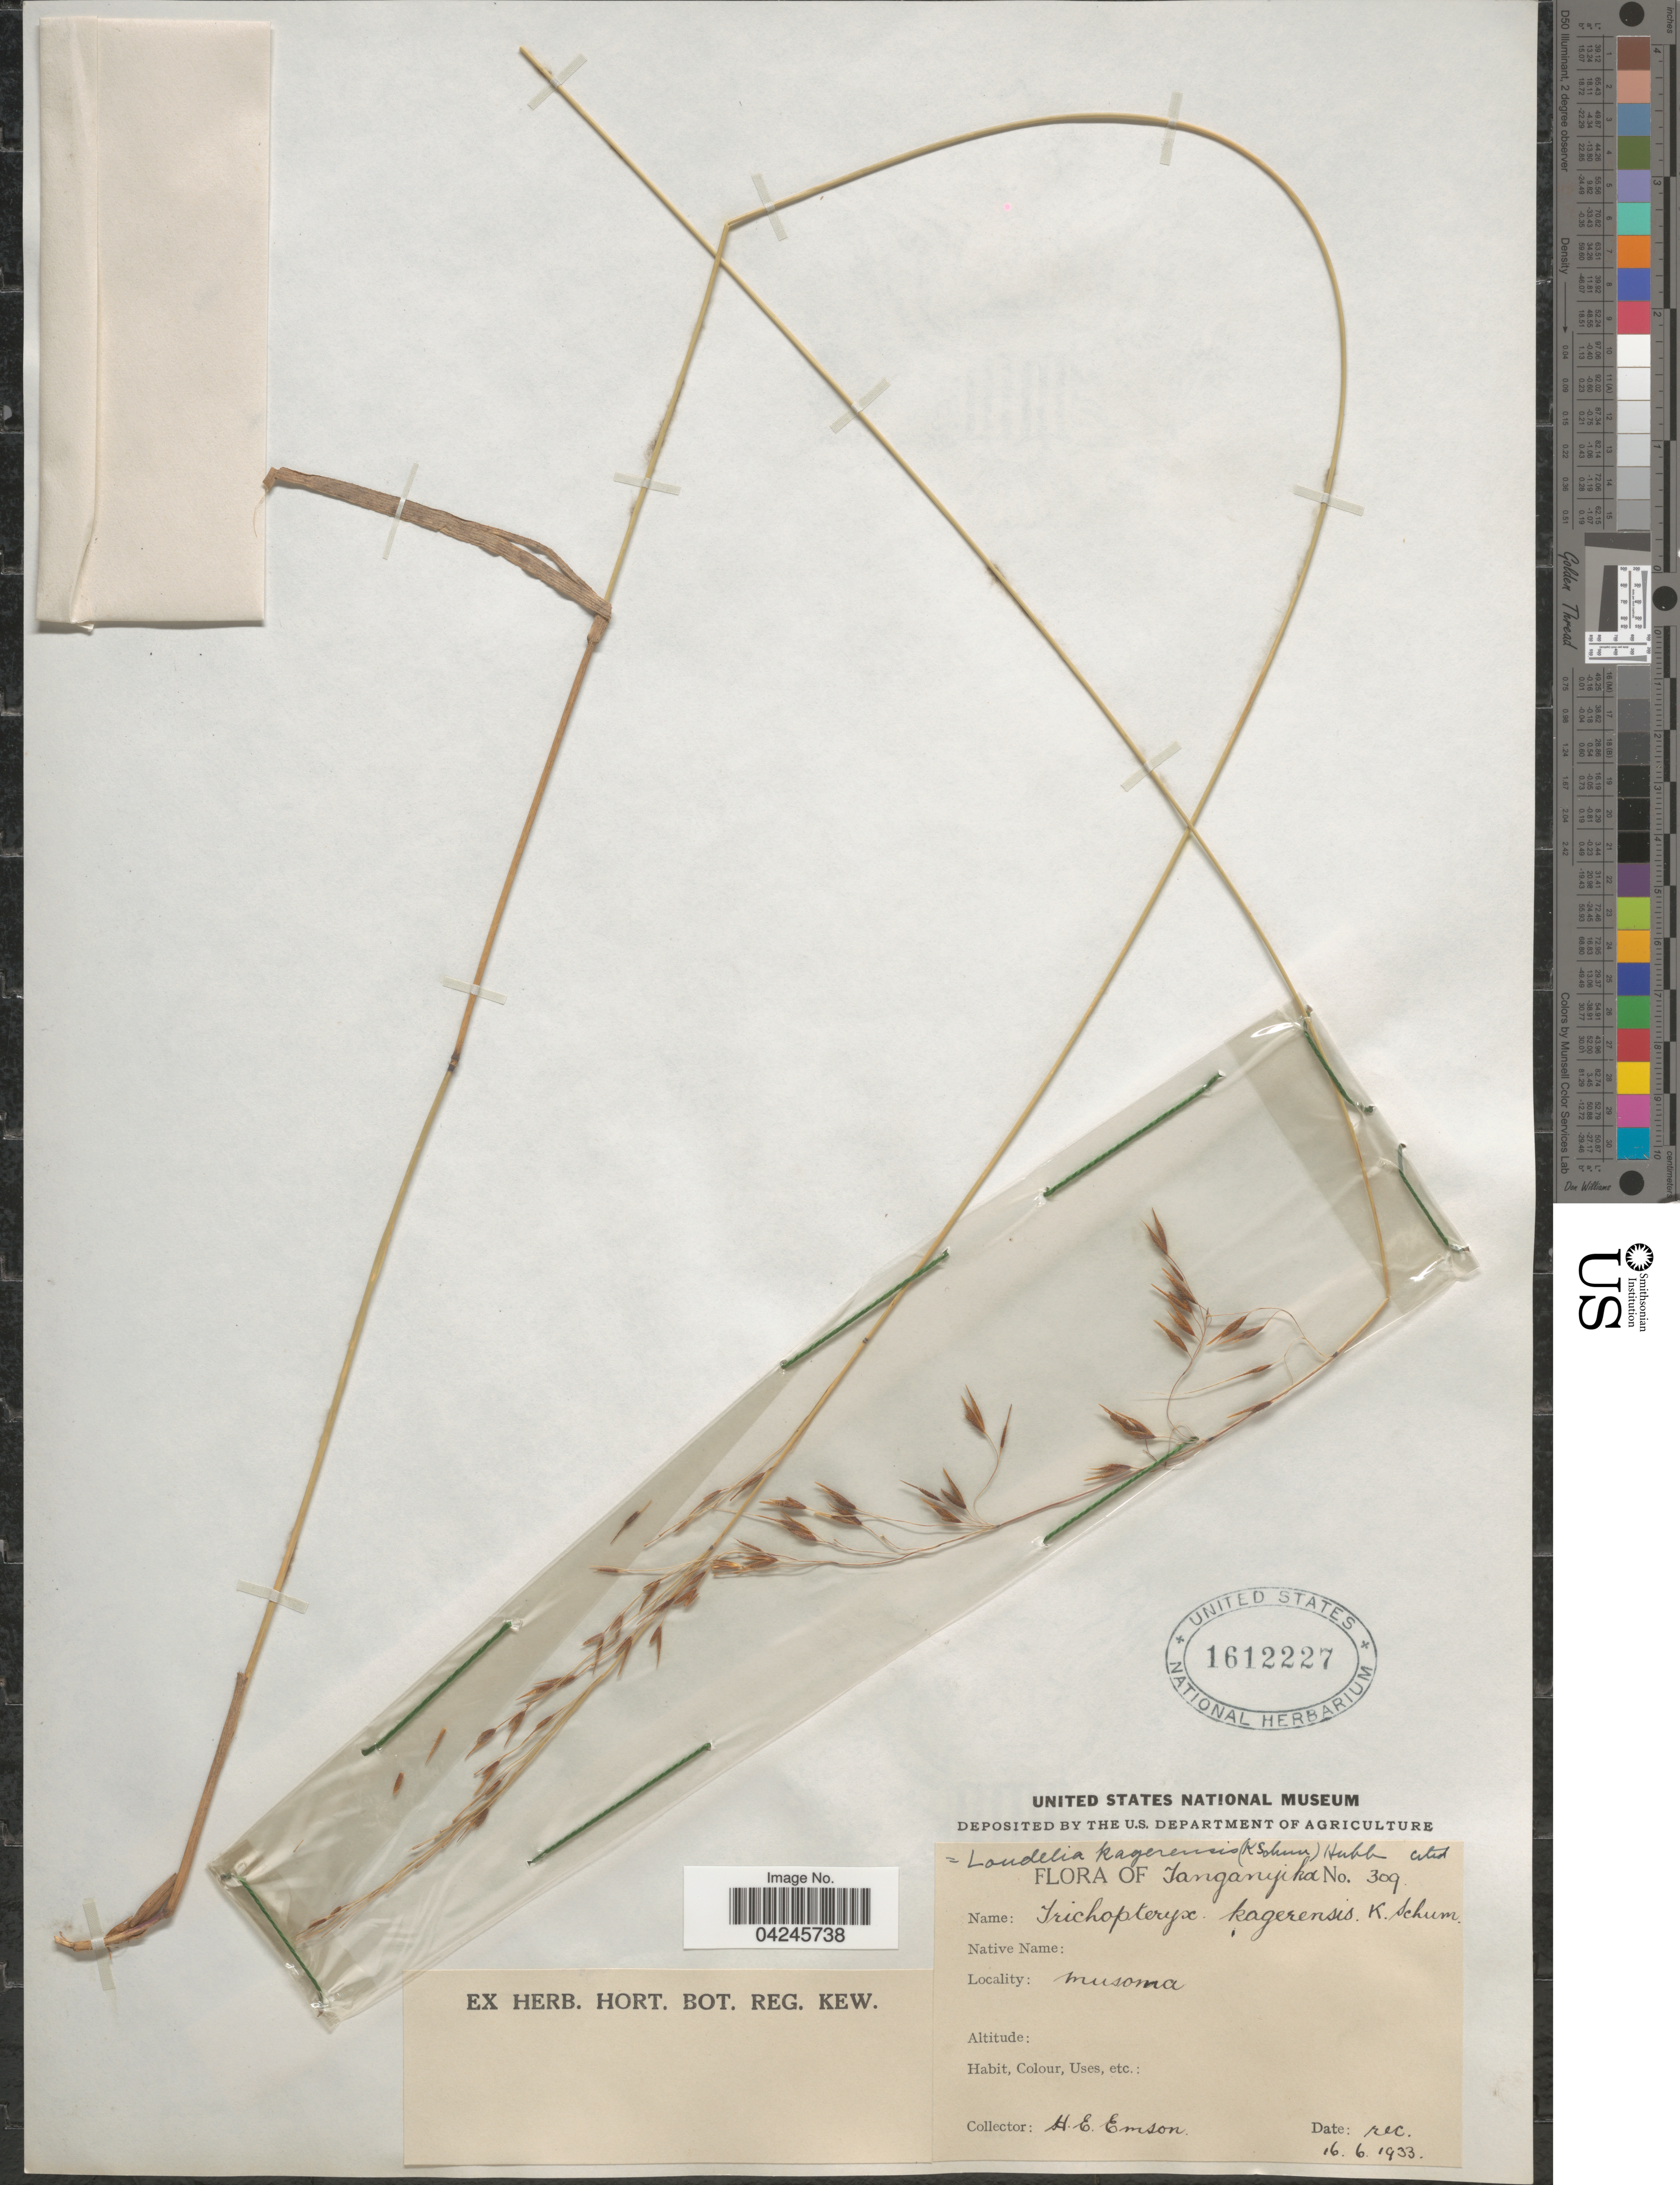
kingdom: Plantae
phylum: Tracheophyta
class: Liliopsida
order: Poales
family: Poaceae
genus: Loudetia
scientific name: Loudetia kagerensis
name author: (K. Schum.) Hutch.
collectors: H. Emson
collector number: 309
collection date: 1933-06-16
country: Tanzania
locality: Tanganyika. Musoma.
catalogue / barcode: US 1612227